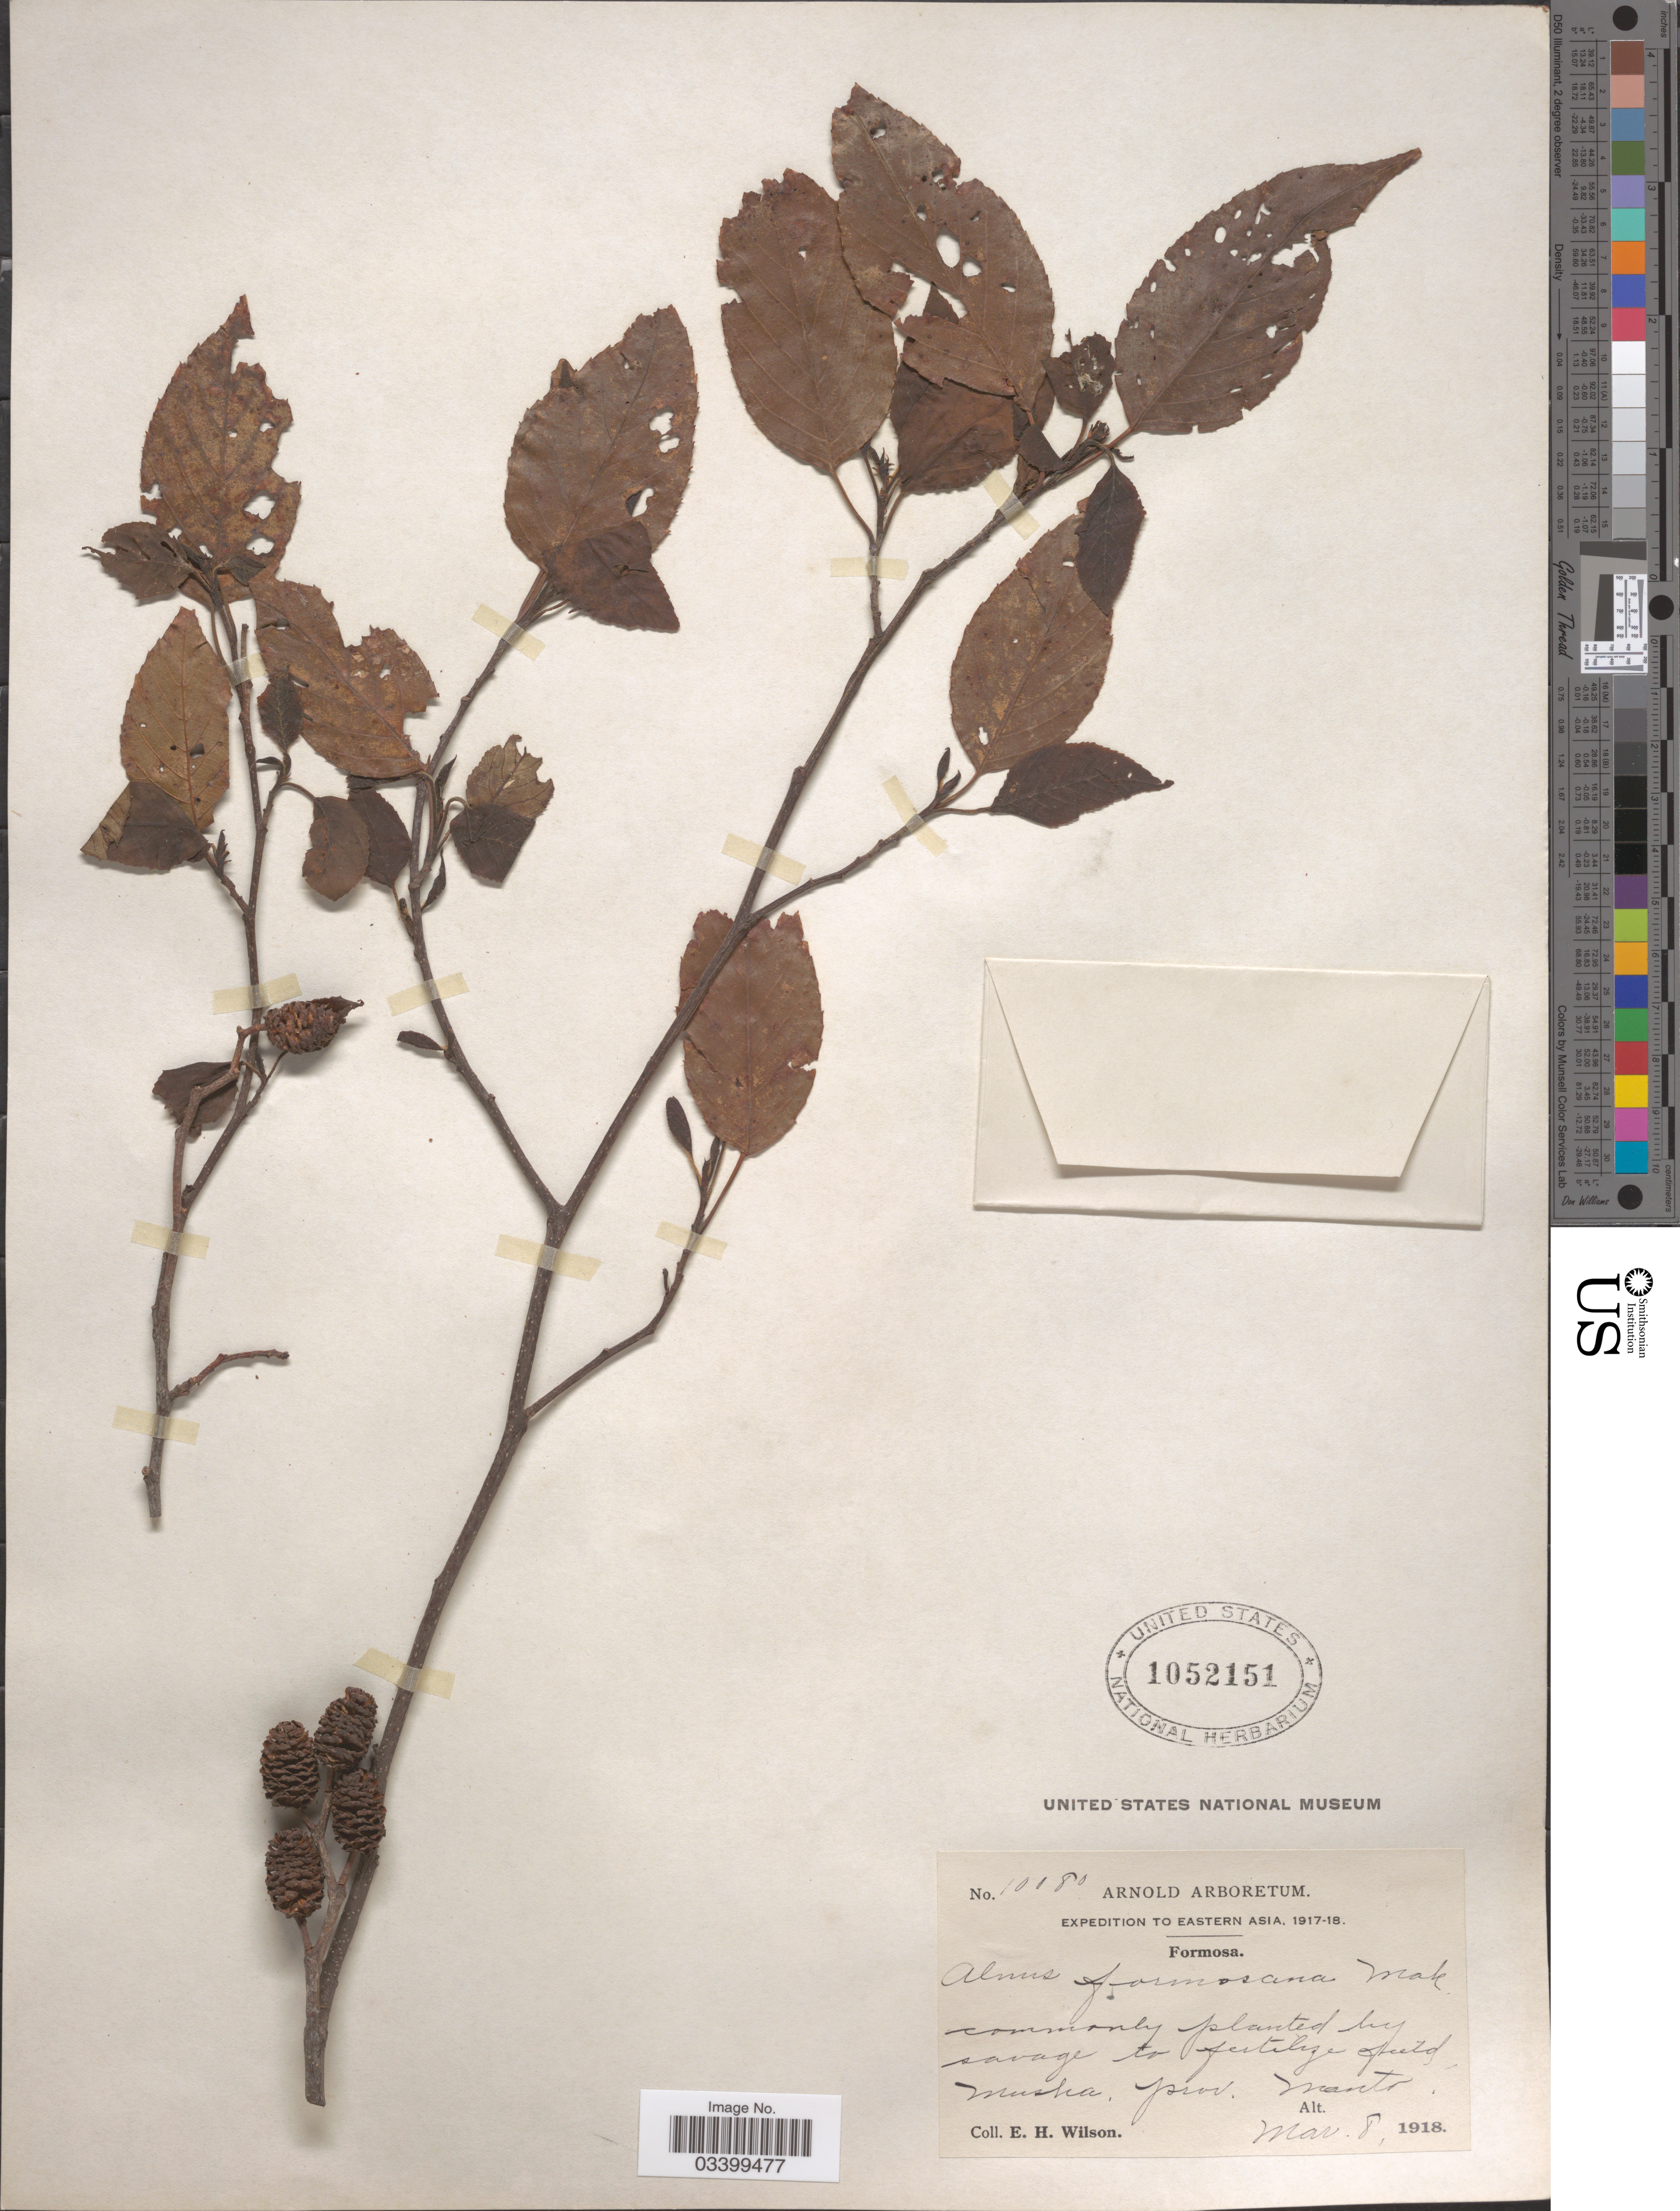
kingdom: Plantae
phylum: Tracheophyta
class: Magnoliopsida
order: Fagales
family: Betulaceae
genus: Alnus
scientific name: Alnus japonica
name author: (Thunb.) Steud.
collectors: E. Wilson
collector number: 10080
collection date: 1918-03-08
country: Taiwan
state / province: Nantou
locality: Eastern Asia. Formosa. Muska. Prov. Nanto.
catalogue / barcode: US 1052151